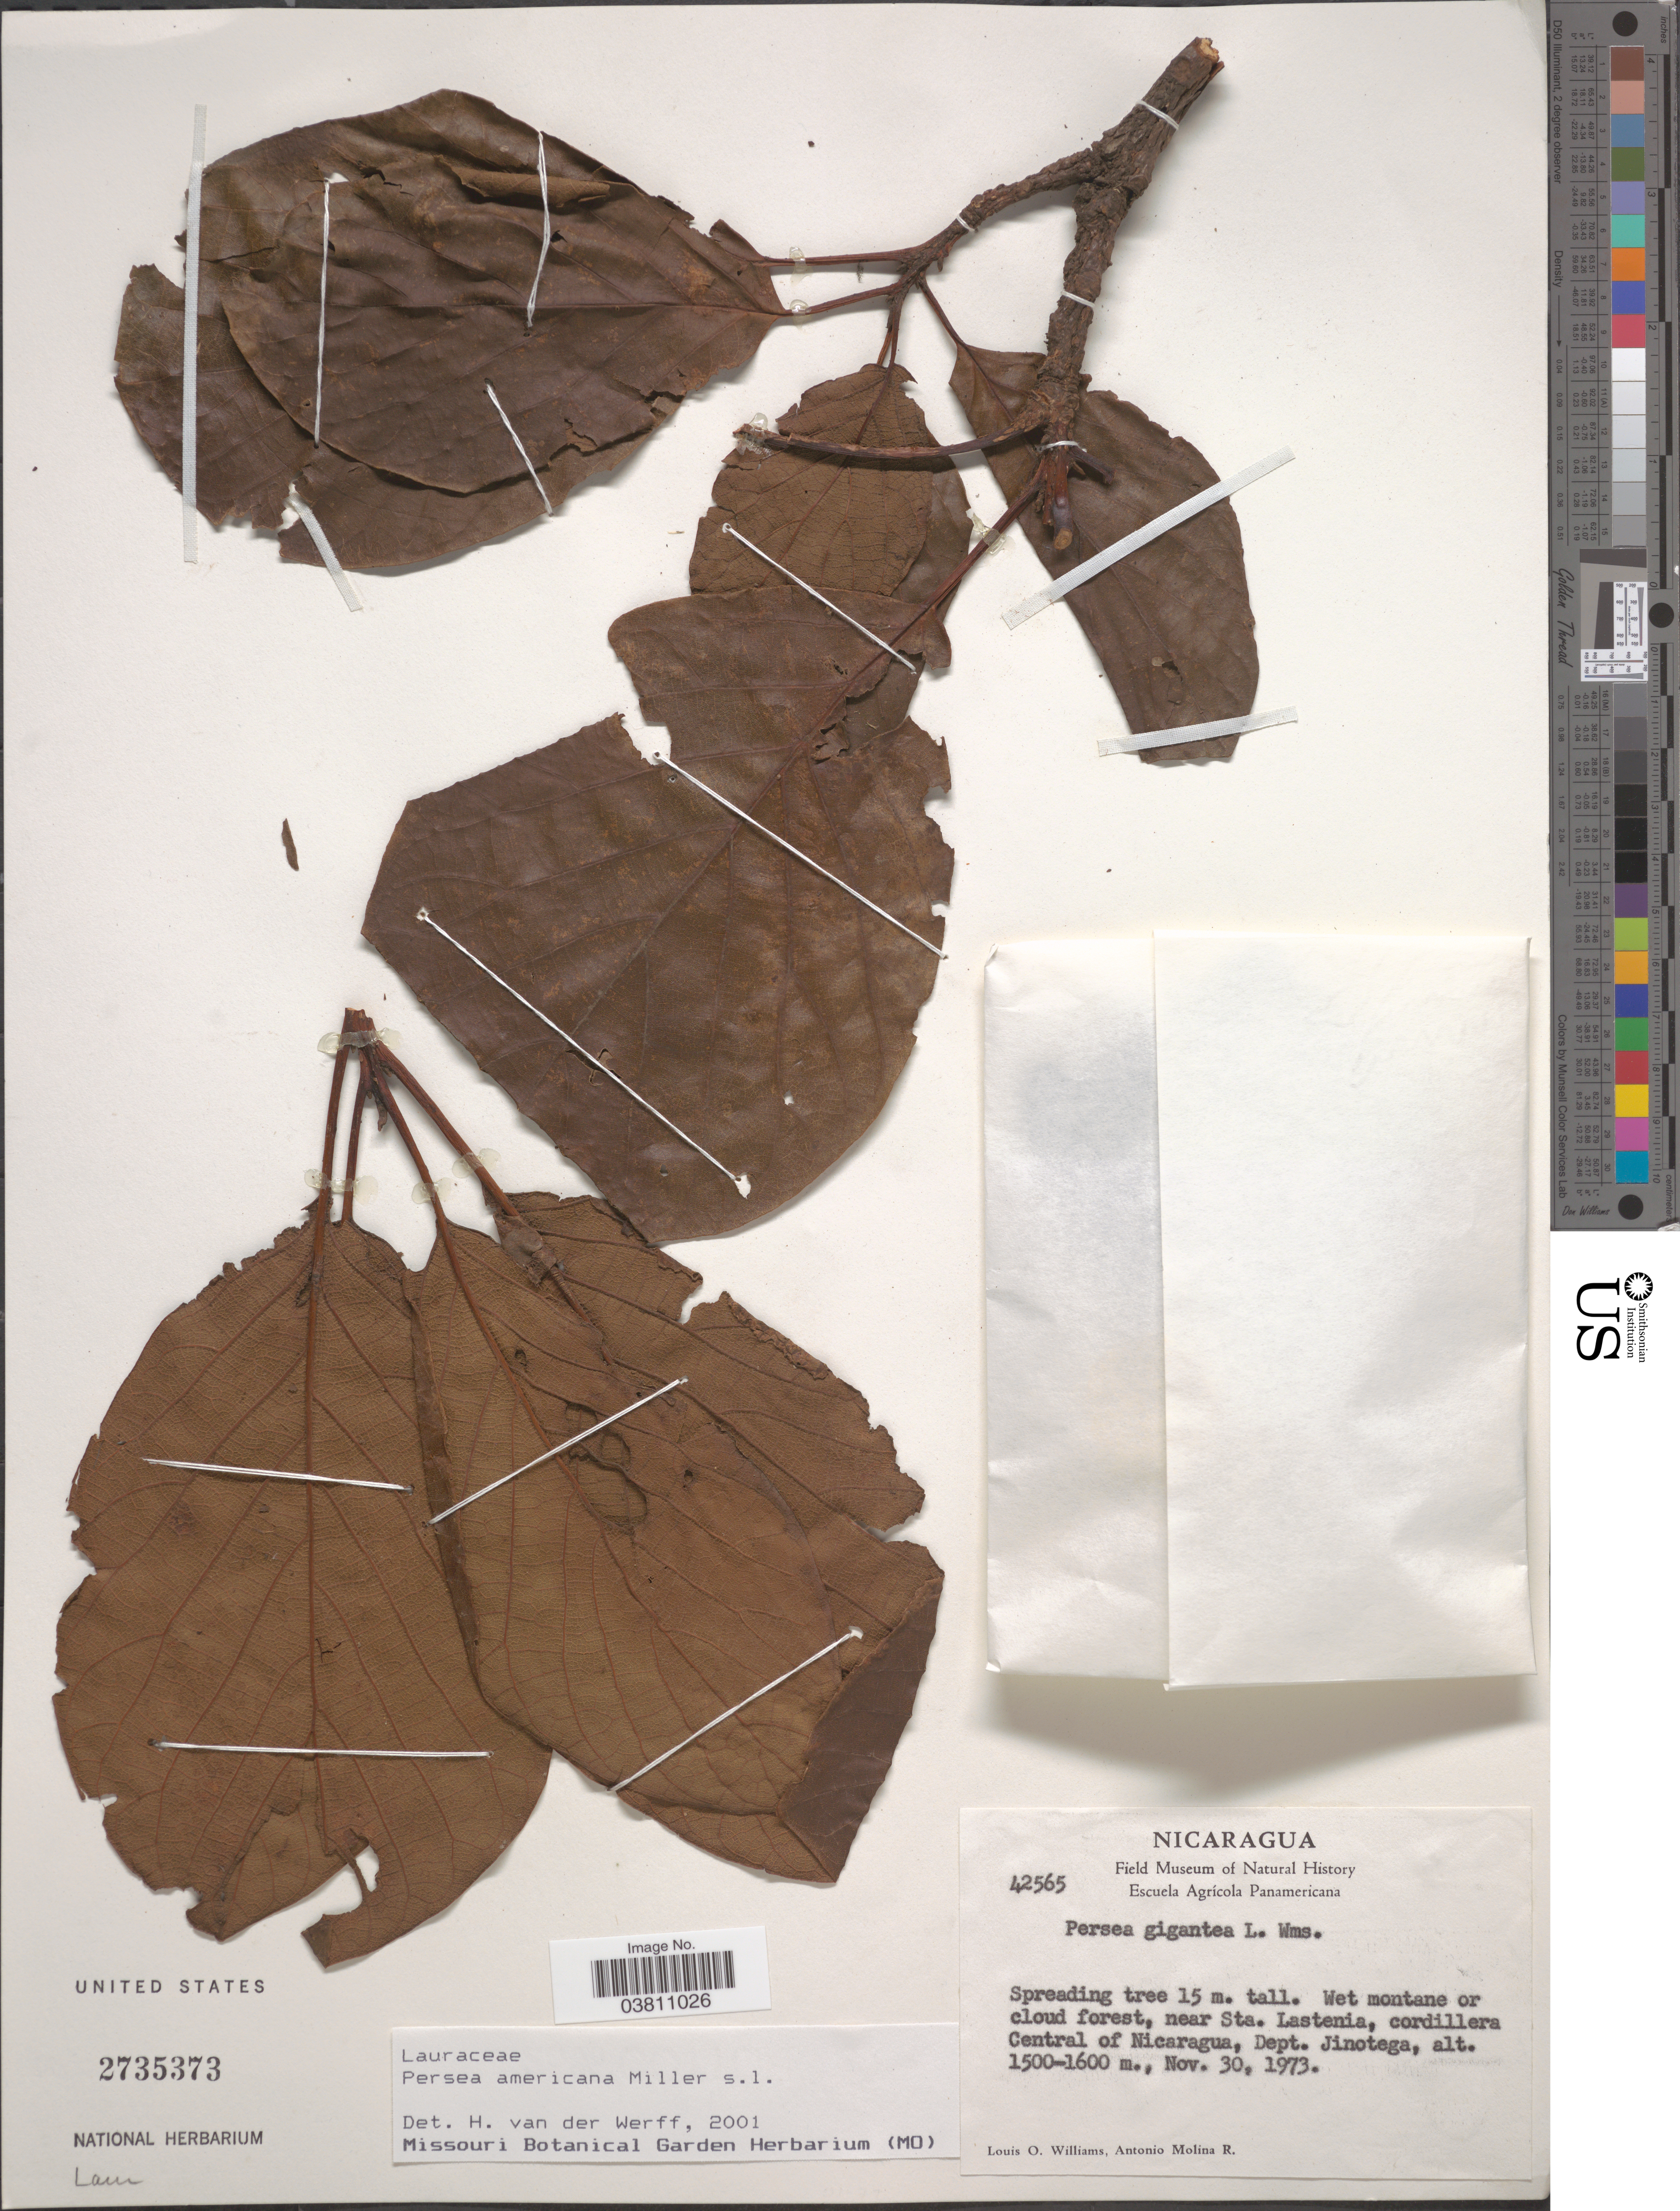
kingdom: Plantae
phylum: Tracheophyta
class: Magnoliopsida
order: Laurales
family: Lauraceae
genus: Persea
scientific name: Persea americana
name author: Mill.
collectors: L. O. Williams & A. Molina R.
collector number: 42565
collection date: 1973-11-30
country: Nicaragua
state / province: Jinotega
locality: Near Sta. Lastenia, cordillera Central of Nicaragua, Dept. Jinotega.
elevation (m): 1500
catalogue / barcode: US 2735373